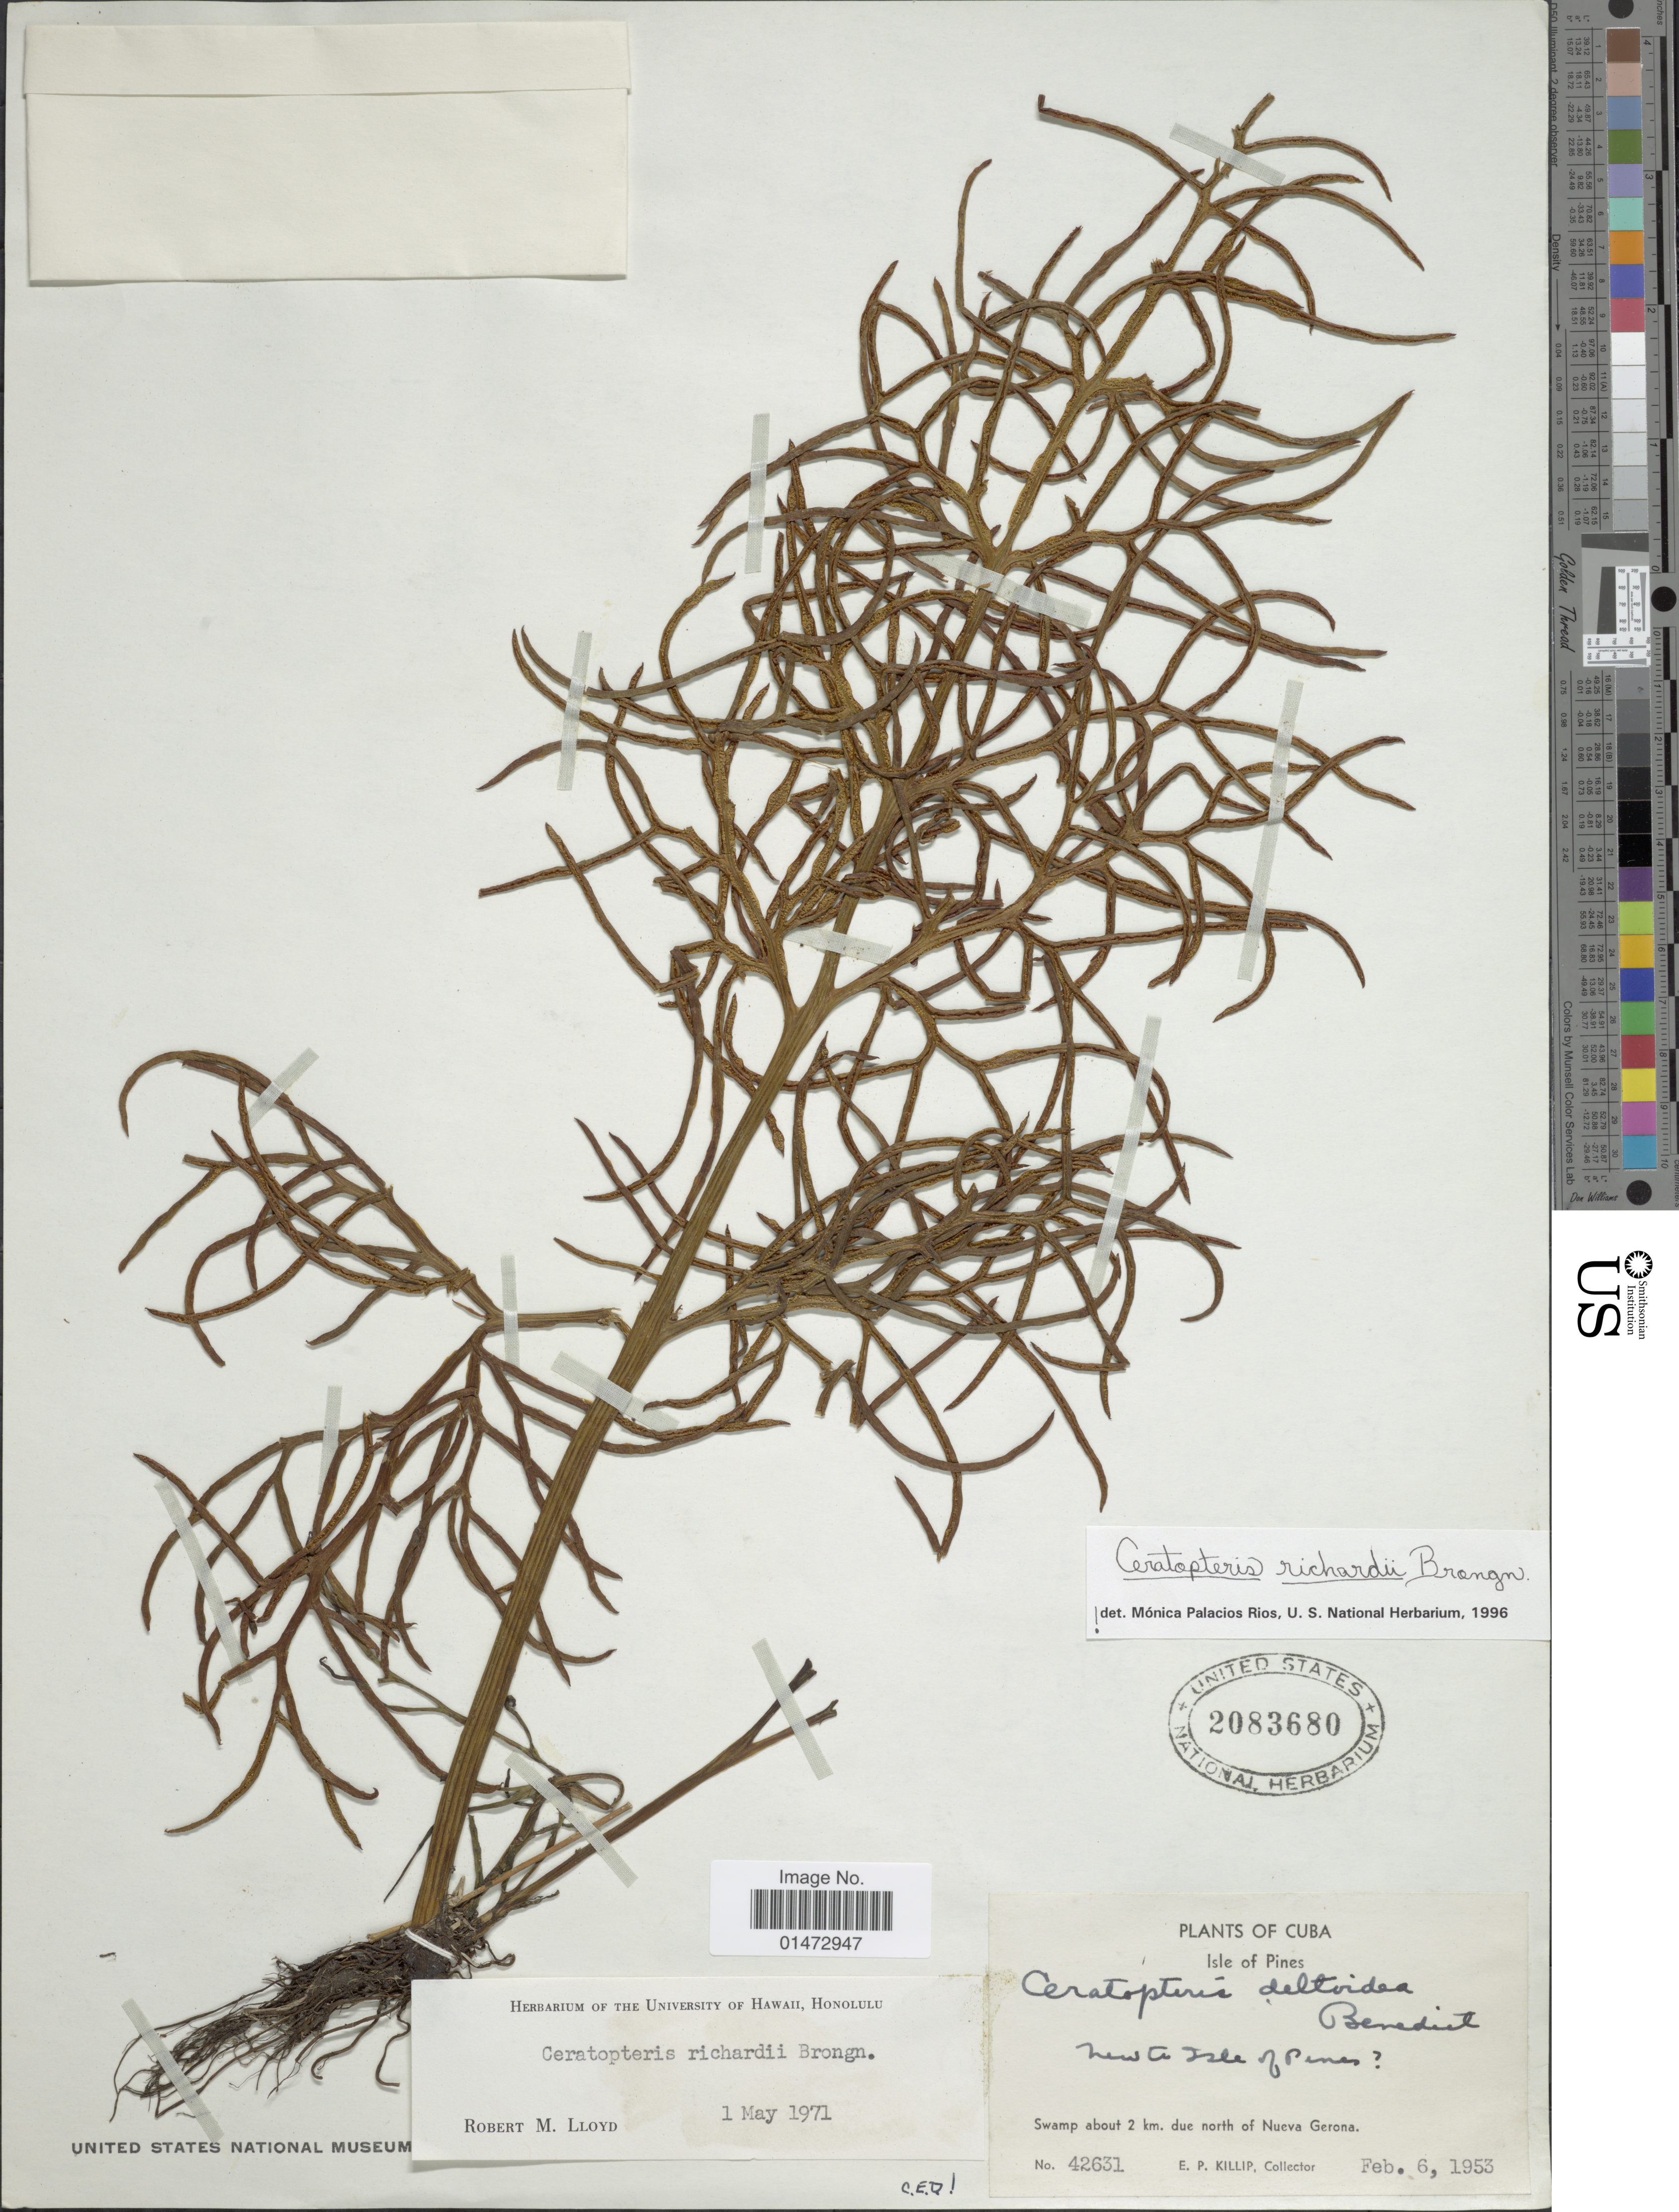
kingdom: Plantae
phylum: Tracheophyta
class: Polypodiopsida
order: Polypodiales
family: Pteridaceae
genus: Ceratopteris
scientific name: Ceratopteris richardii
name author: Brongn.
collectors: E. P. Killip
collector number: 42631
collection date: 1953-02-06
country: Cuba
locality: Isle of Pines. Swamp about 2 km. due north of Nueva Gerona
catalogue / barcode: US 2083680